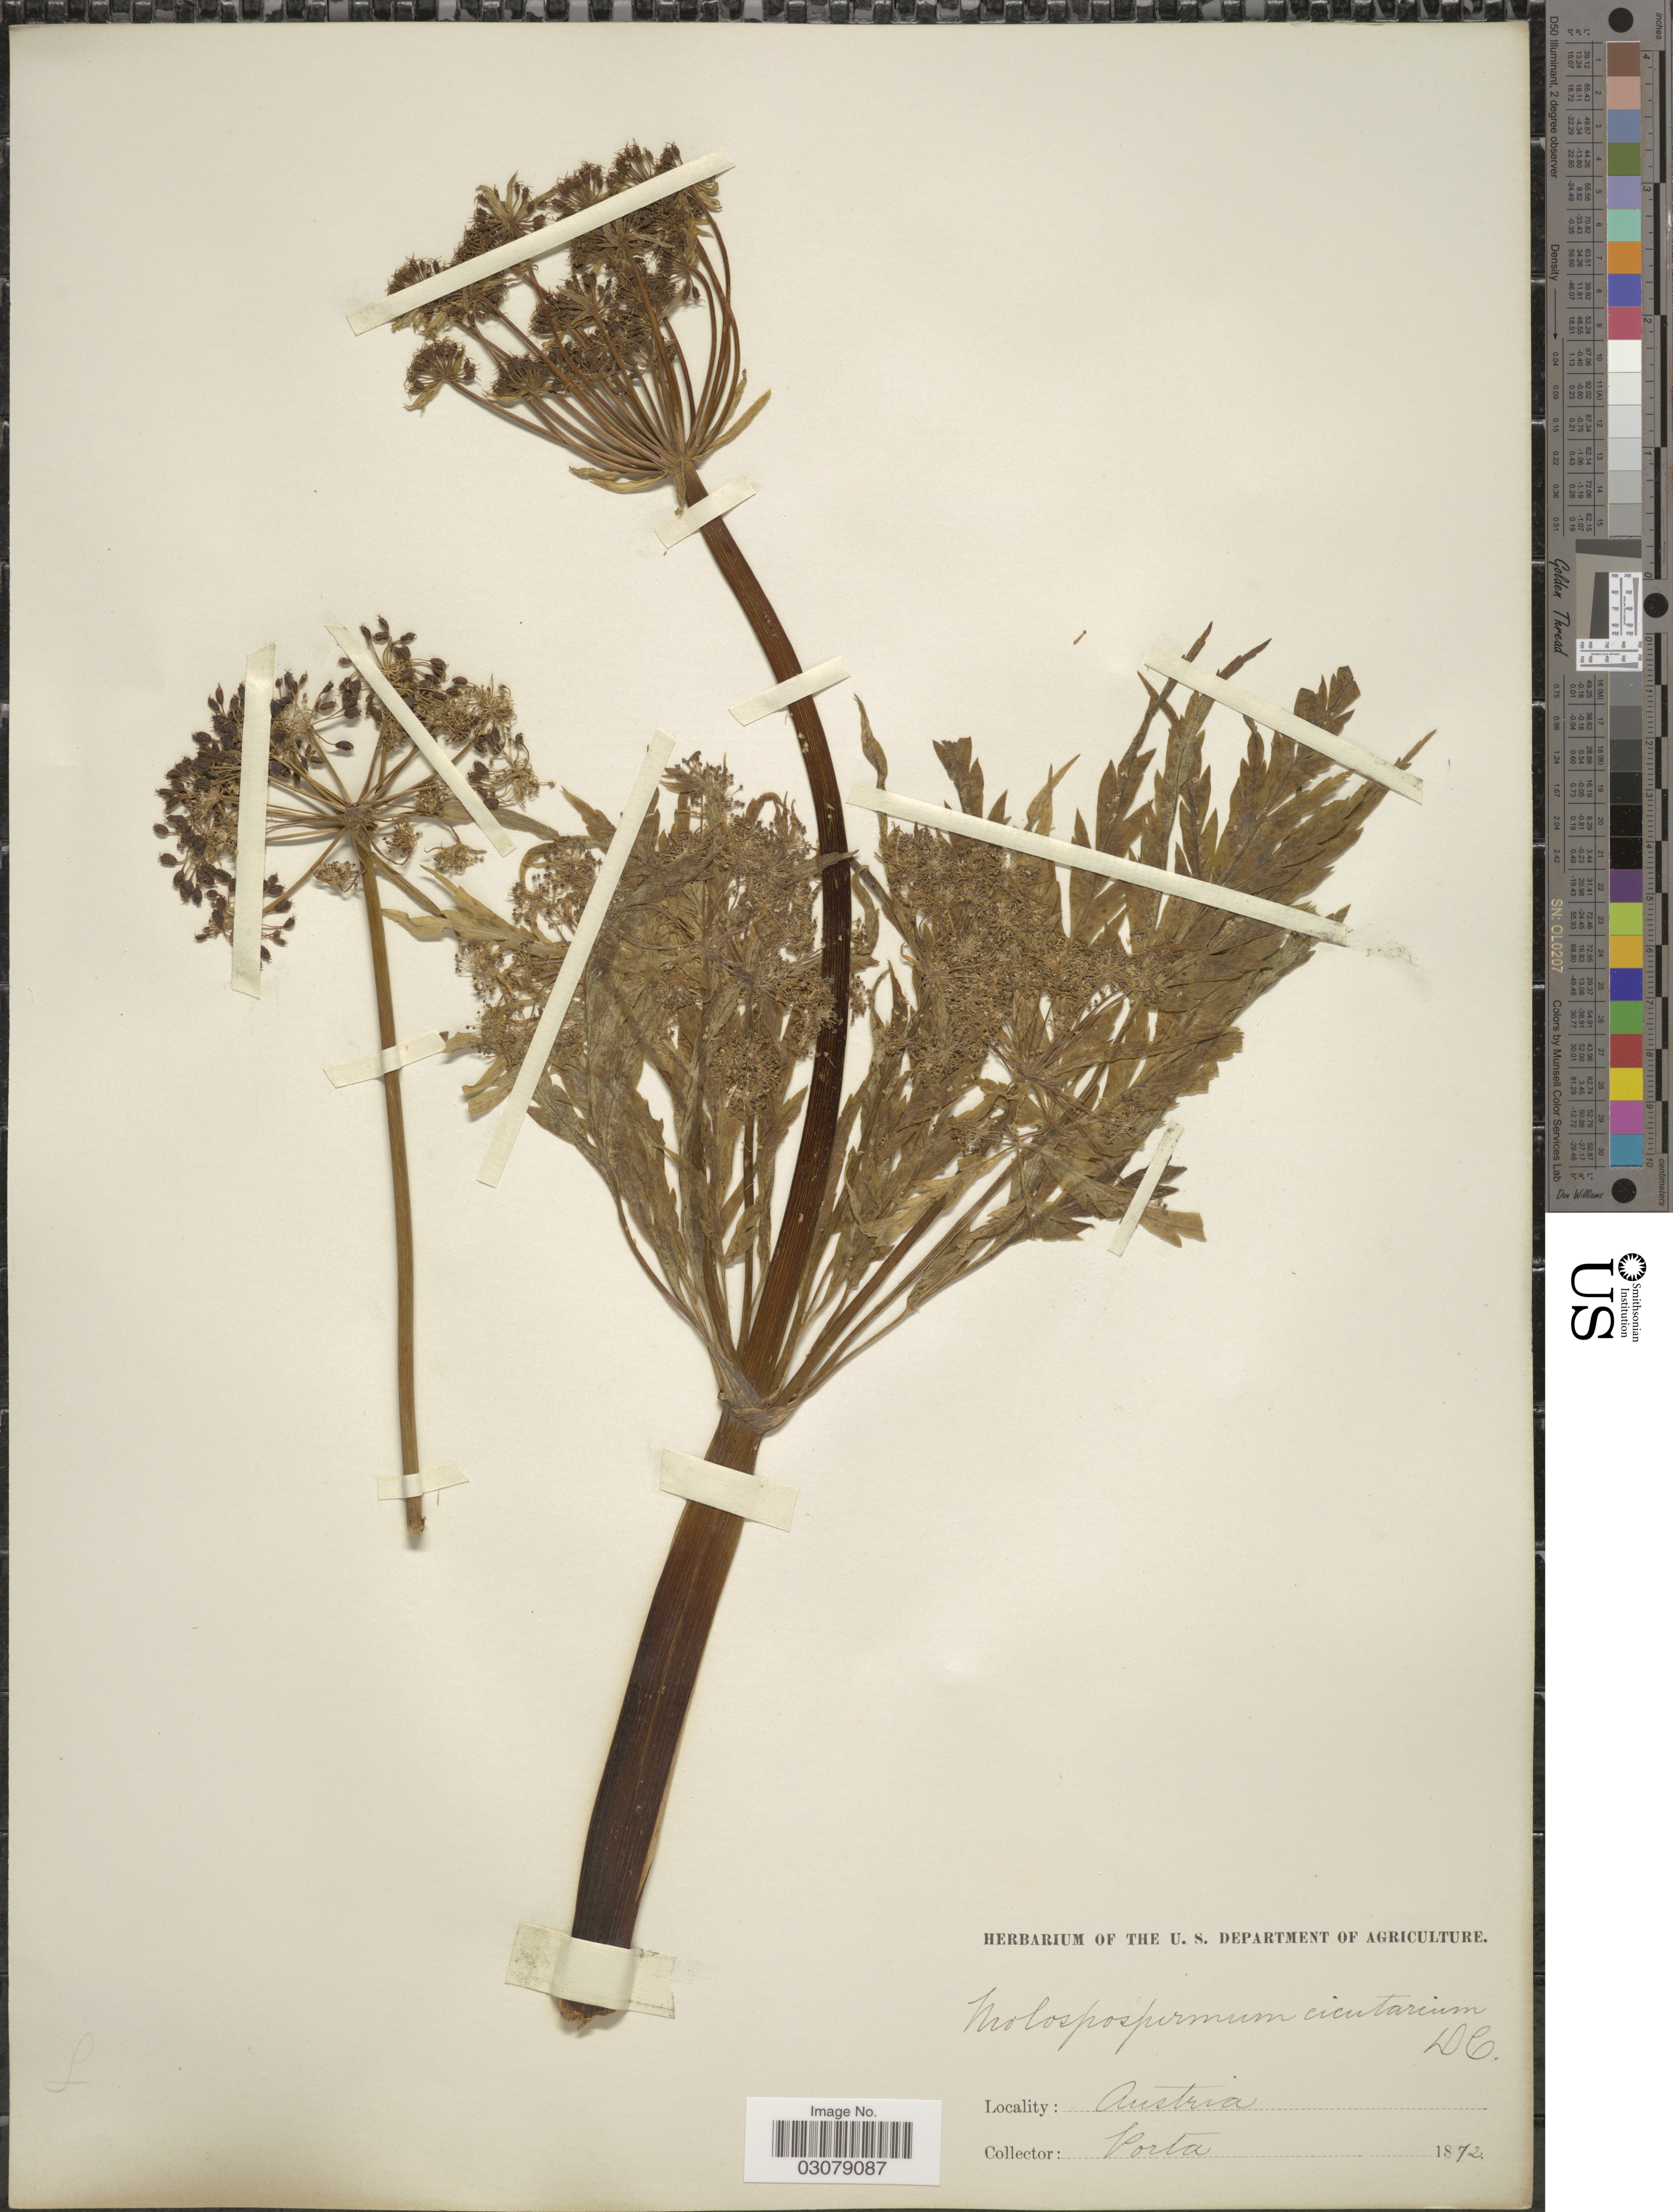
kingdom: Plantae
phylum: Tracheophyta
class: Magnoliopsida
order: Apiales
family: Apiaceae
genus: Molopospermum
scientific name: Molopospermum cicutarium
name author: (Lam.) DC.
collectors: -- Porta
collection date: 1872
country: Austria